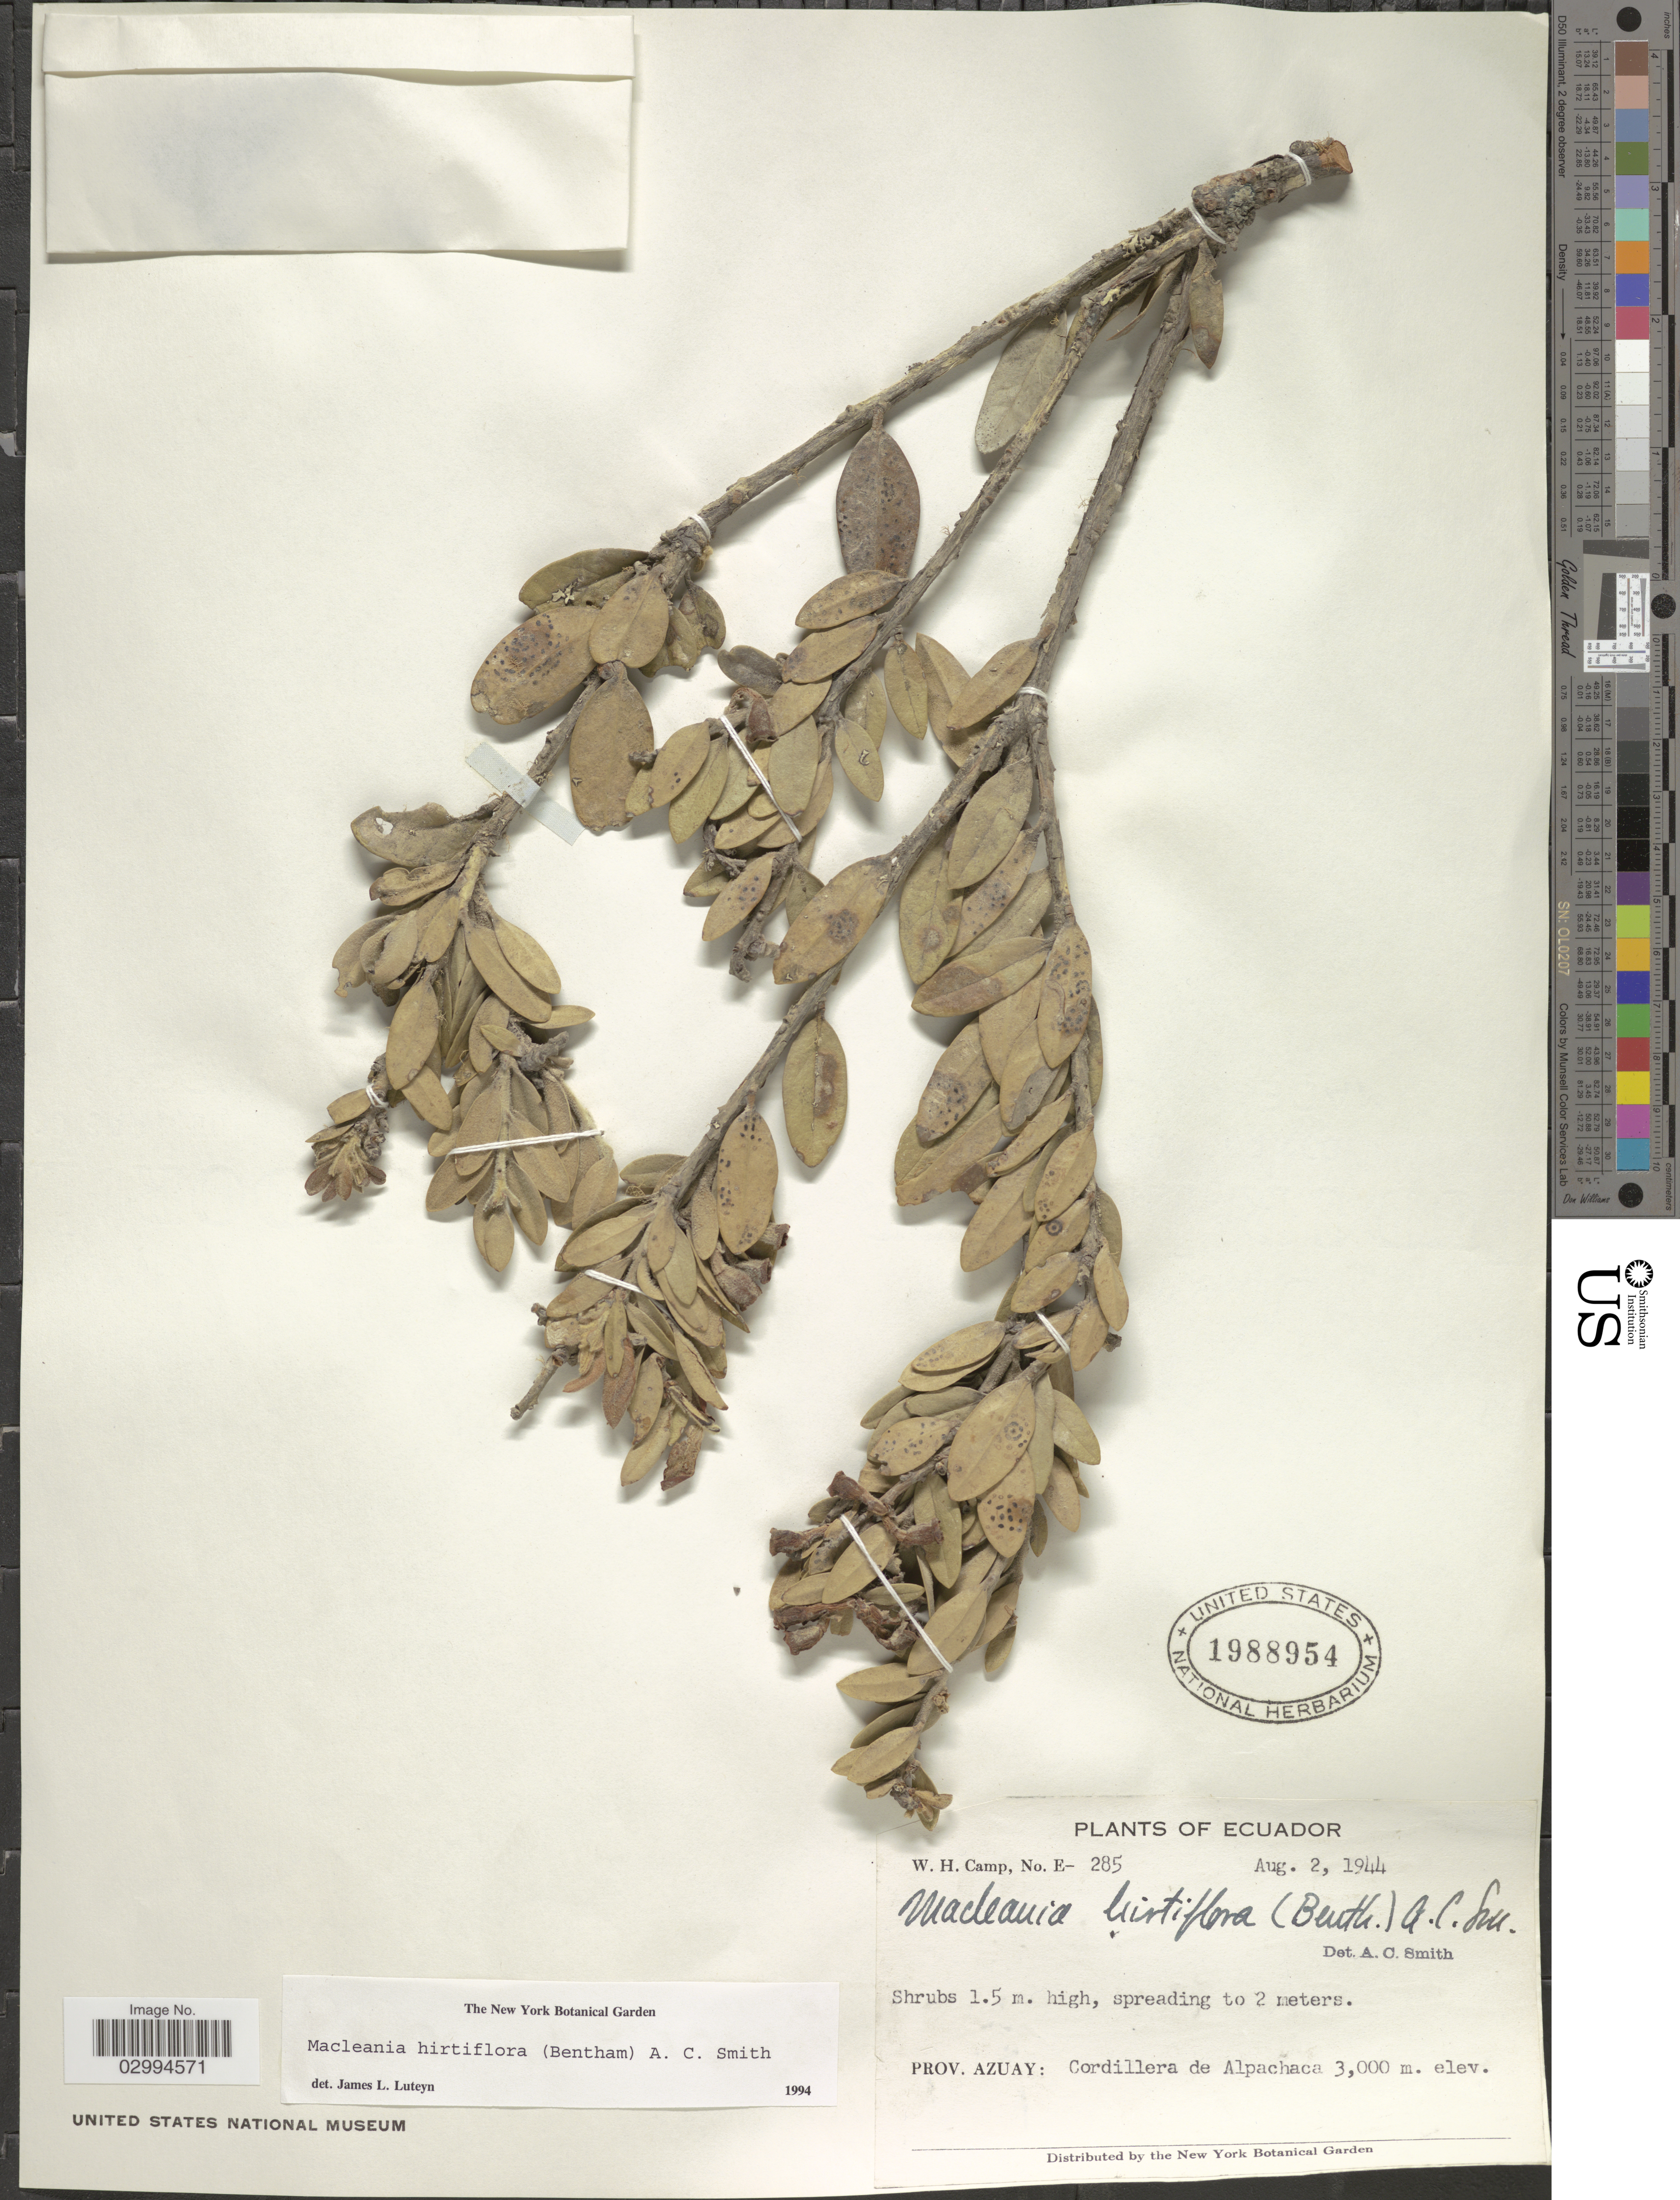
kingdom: Plantae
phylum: Tracheophyta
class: Magnoliopsida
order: Ericales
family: Ericaceae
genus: Macleania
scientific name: Macleania hirtiflora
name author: (Benth.) A.C. Sm.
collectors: W. H. Camp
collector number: E-285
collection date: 1944-08-02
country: Ecuador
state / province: Azuay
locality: Cordillera de Alpachaca.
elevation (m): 3000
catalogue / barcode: US 1988954